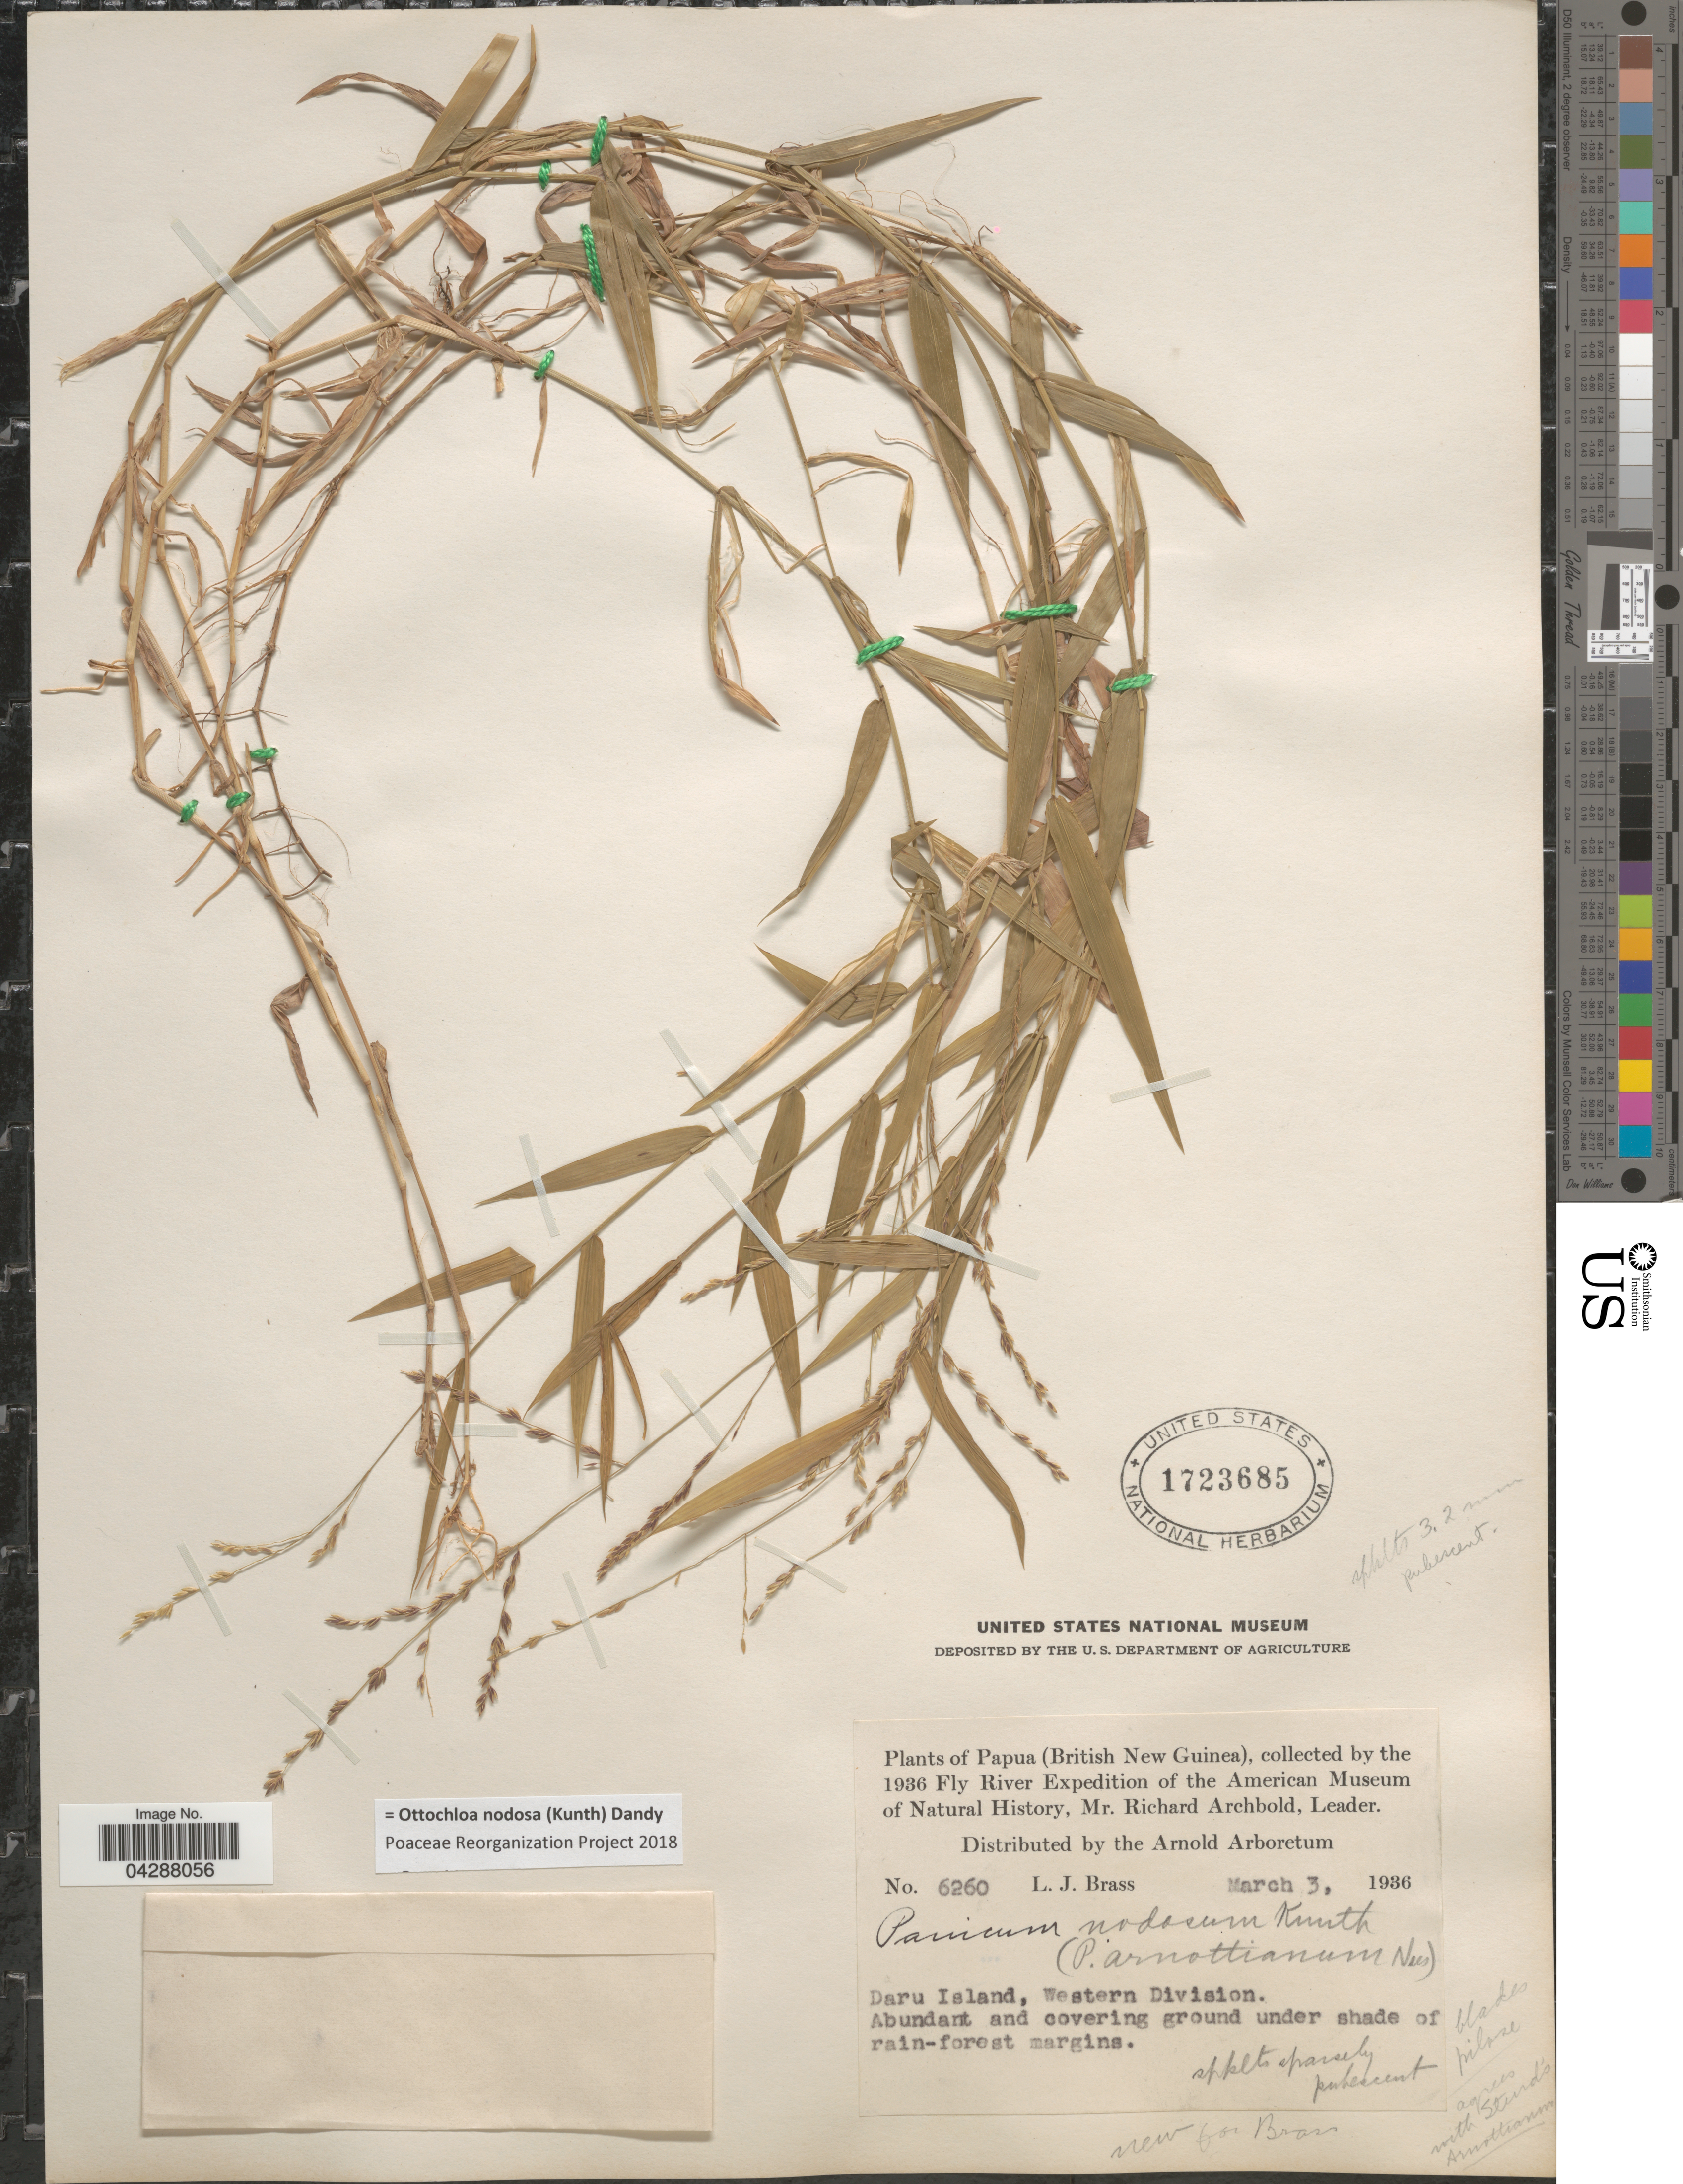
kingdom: Plantae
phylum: Tracheophyta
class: Liliopsida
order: Poales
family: Poaceae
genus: Ottochloa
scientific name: Ottochloa nodosa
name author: (Kunth) Dandy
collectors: L. J. Brass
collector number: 6260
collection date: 1936-03-03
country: Papua New Guinea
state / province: Manus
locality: Papua (British New Guinea), the 1936 Fly River Expedition of the American Museum of Natural History. Daru Island, Western Division.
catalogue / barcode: US 1723685